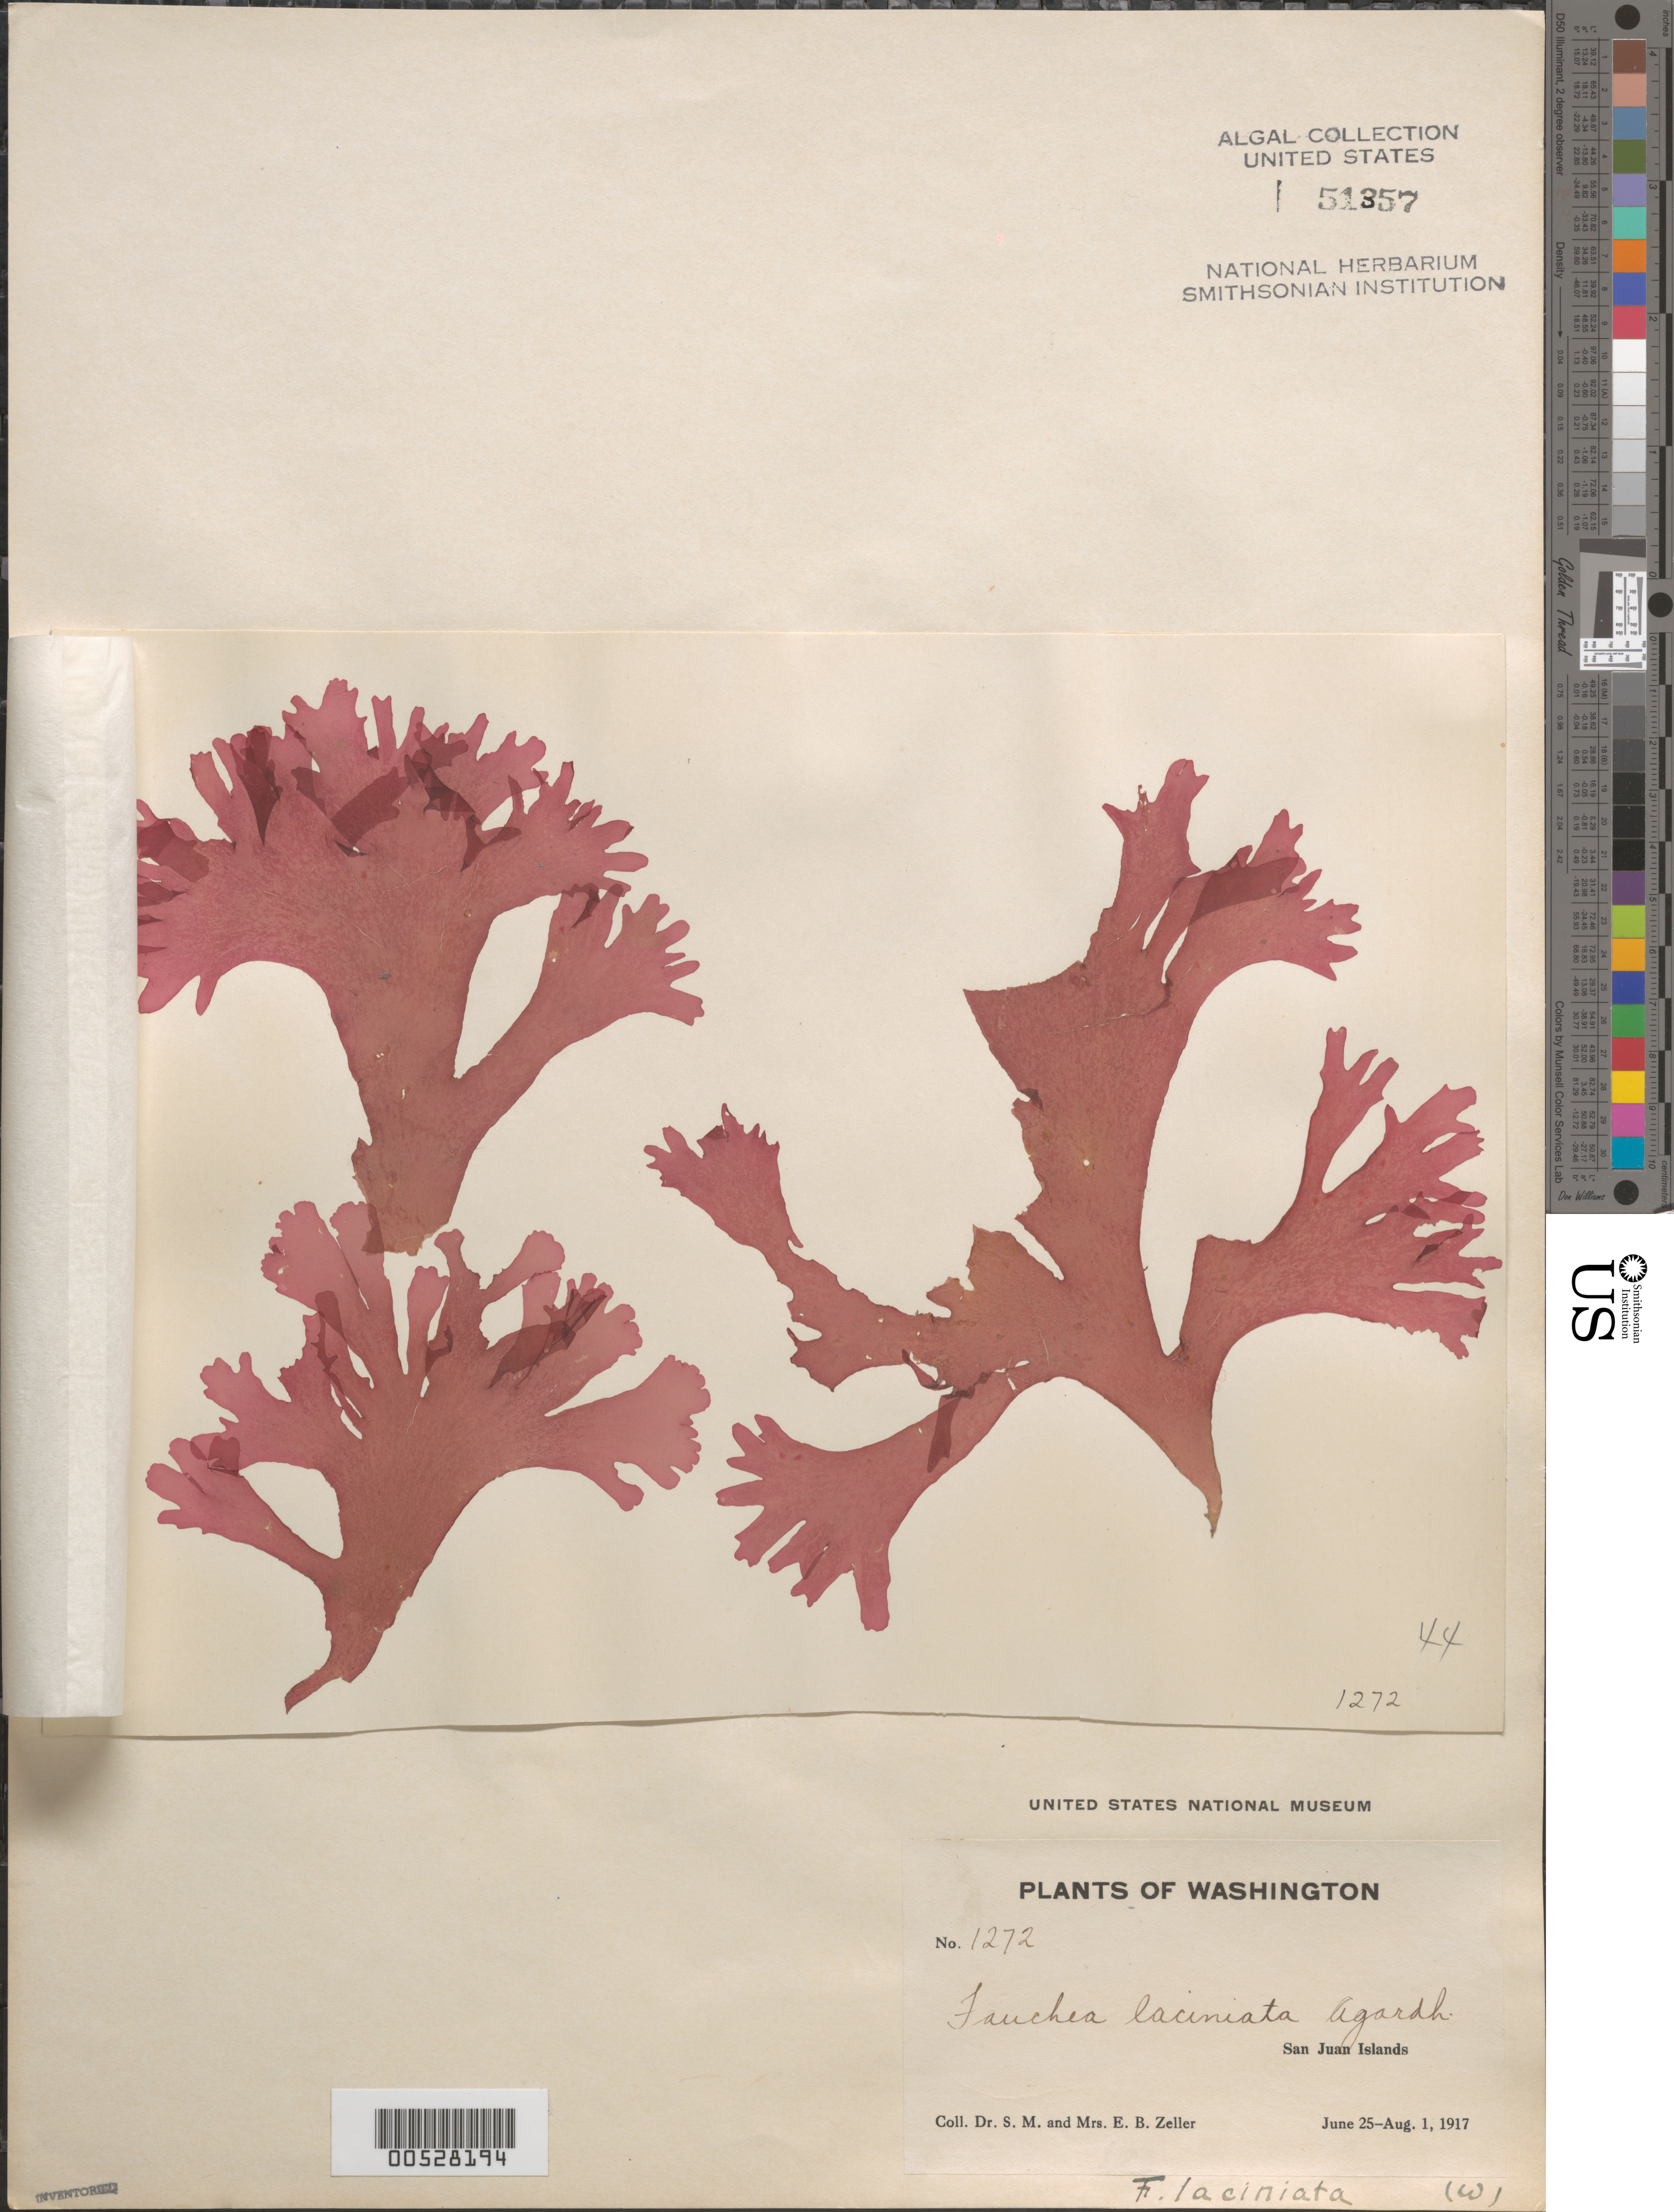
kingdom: Plantae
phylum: Rhodophyta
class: Florideophyceae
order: Rhodymeniales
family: Faucheaceae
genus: Gloiocladia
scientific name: Gloiocladia laciniata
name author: (J. Agardh) Rodríguez-Prieto & N. Sánchez in Rodríguez-Prieto et al.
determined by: Algae name updating Project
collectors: S. Zeller & E. Zeller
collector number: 1272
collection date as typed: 25 Jun 1917 to 01 Aug 1917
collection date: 1917-06-25/1917-08-01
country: United States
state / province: Washington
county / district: San Juan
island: San Juan Islands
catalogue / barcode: US 51357